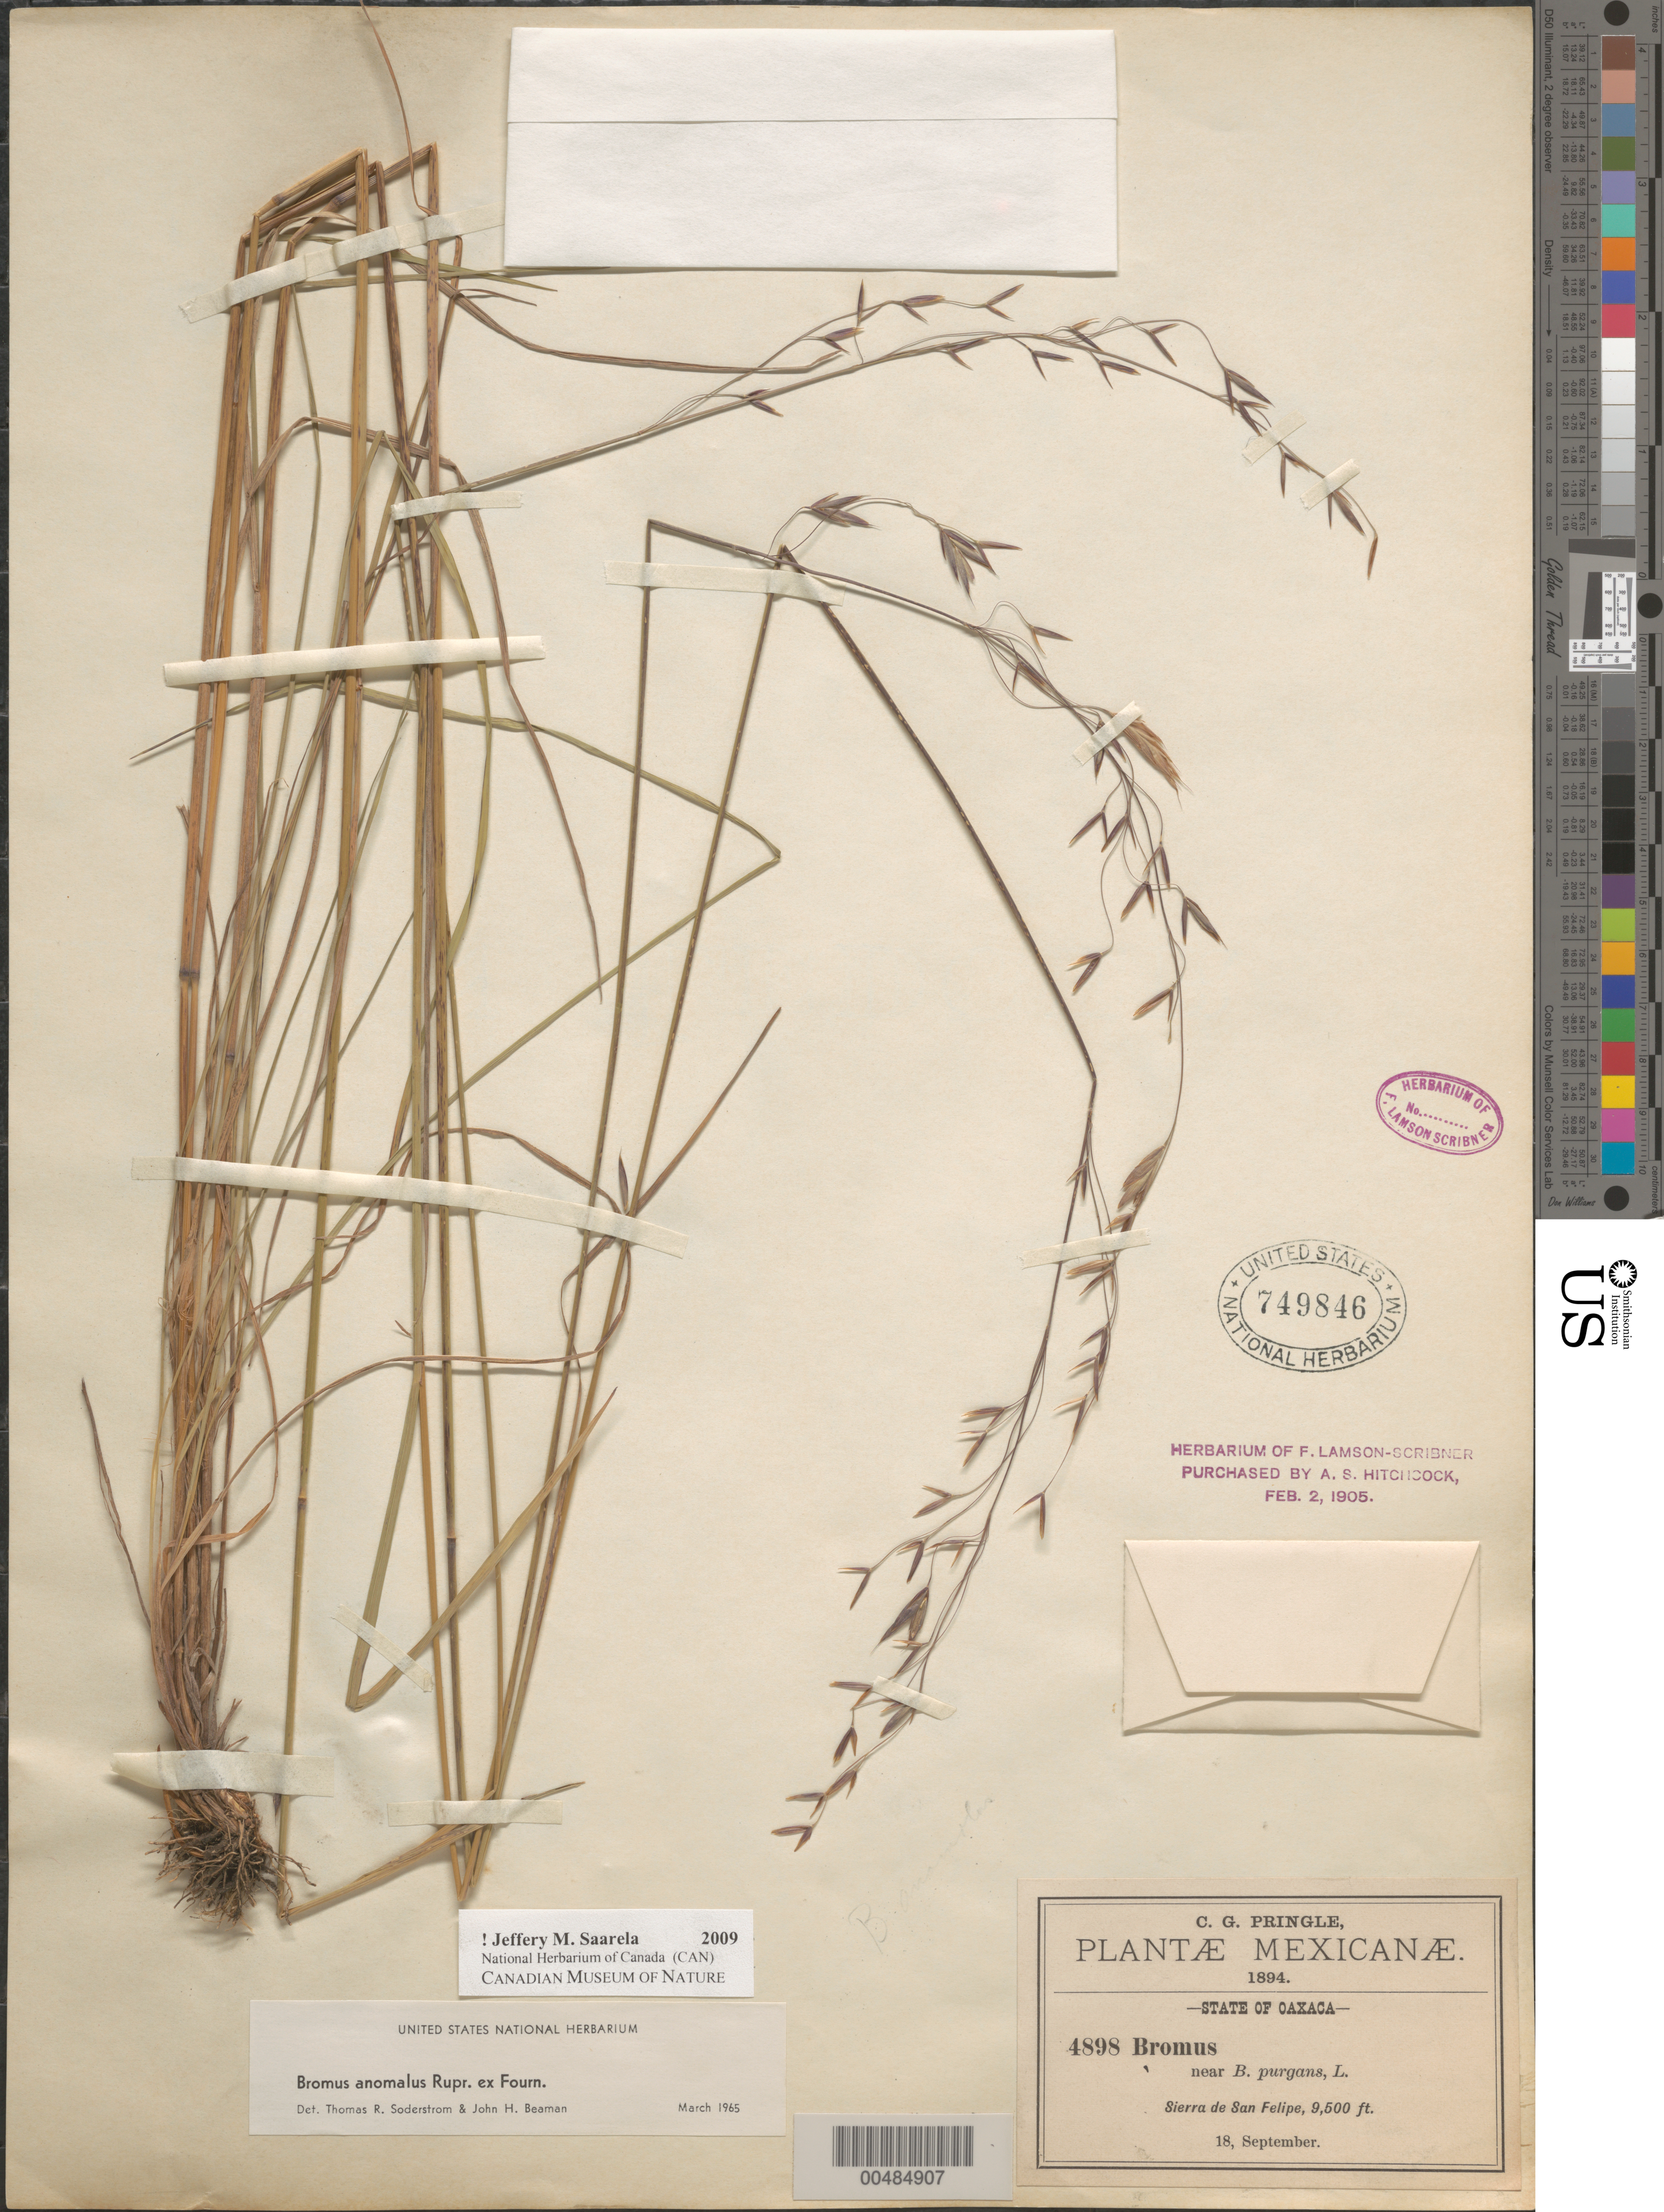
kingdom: Plantae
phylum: Tracheophyta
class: Liliopsida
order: Poales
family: Poaceae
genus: Bromus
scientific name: Bromus carinatus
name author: Hook. & Arn.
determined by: Soderstrom, T. R.; Beaman, J. H.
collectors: C. G. Pringle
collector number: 4898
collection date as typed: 18 Sep 1894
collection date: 1894-09-18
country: Mexico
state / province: Oaxaca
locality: Sierra de San Felipe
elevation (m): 2896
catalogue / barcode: US 749846